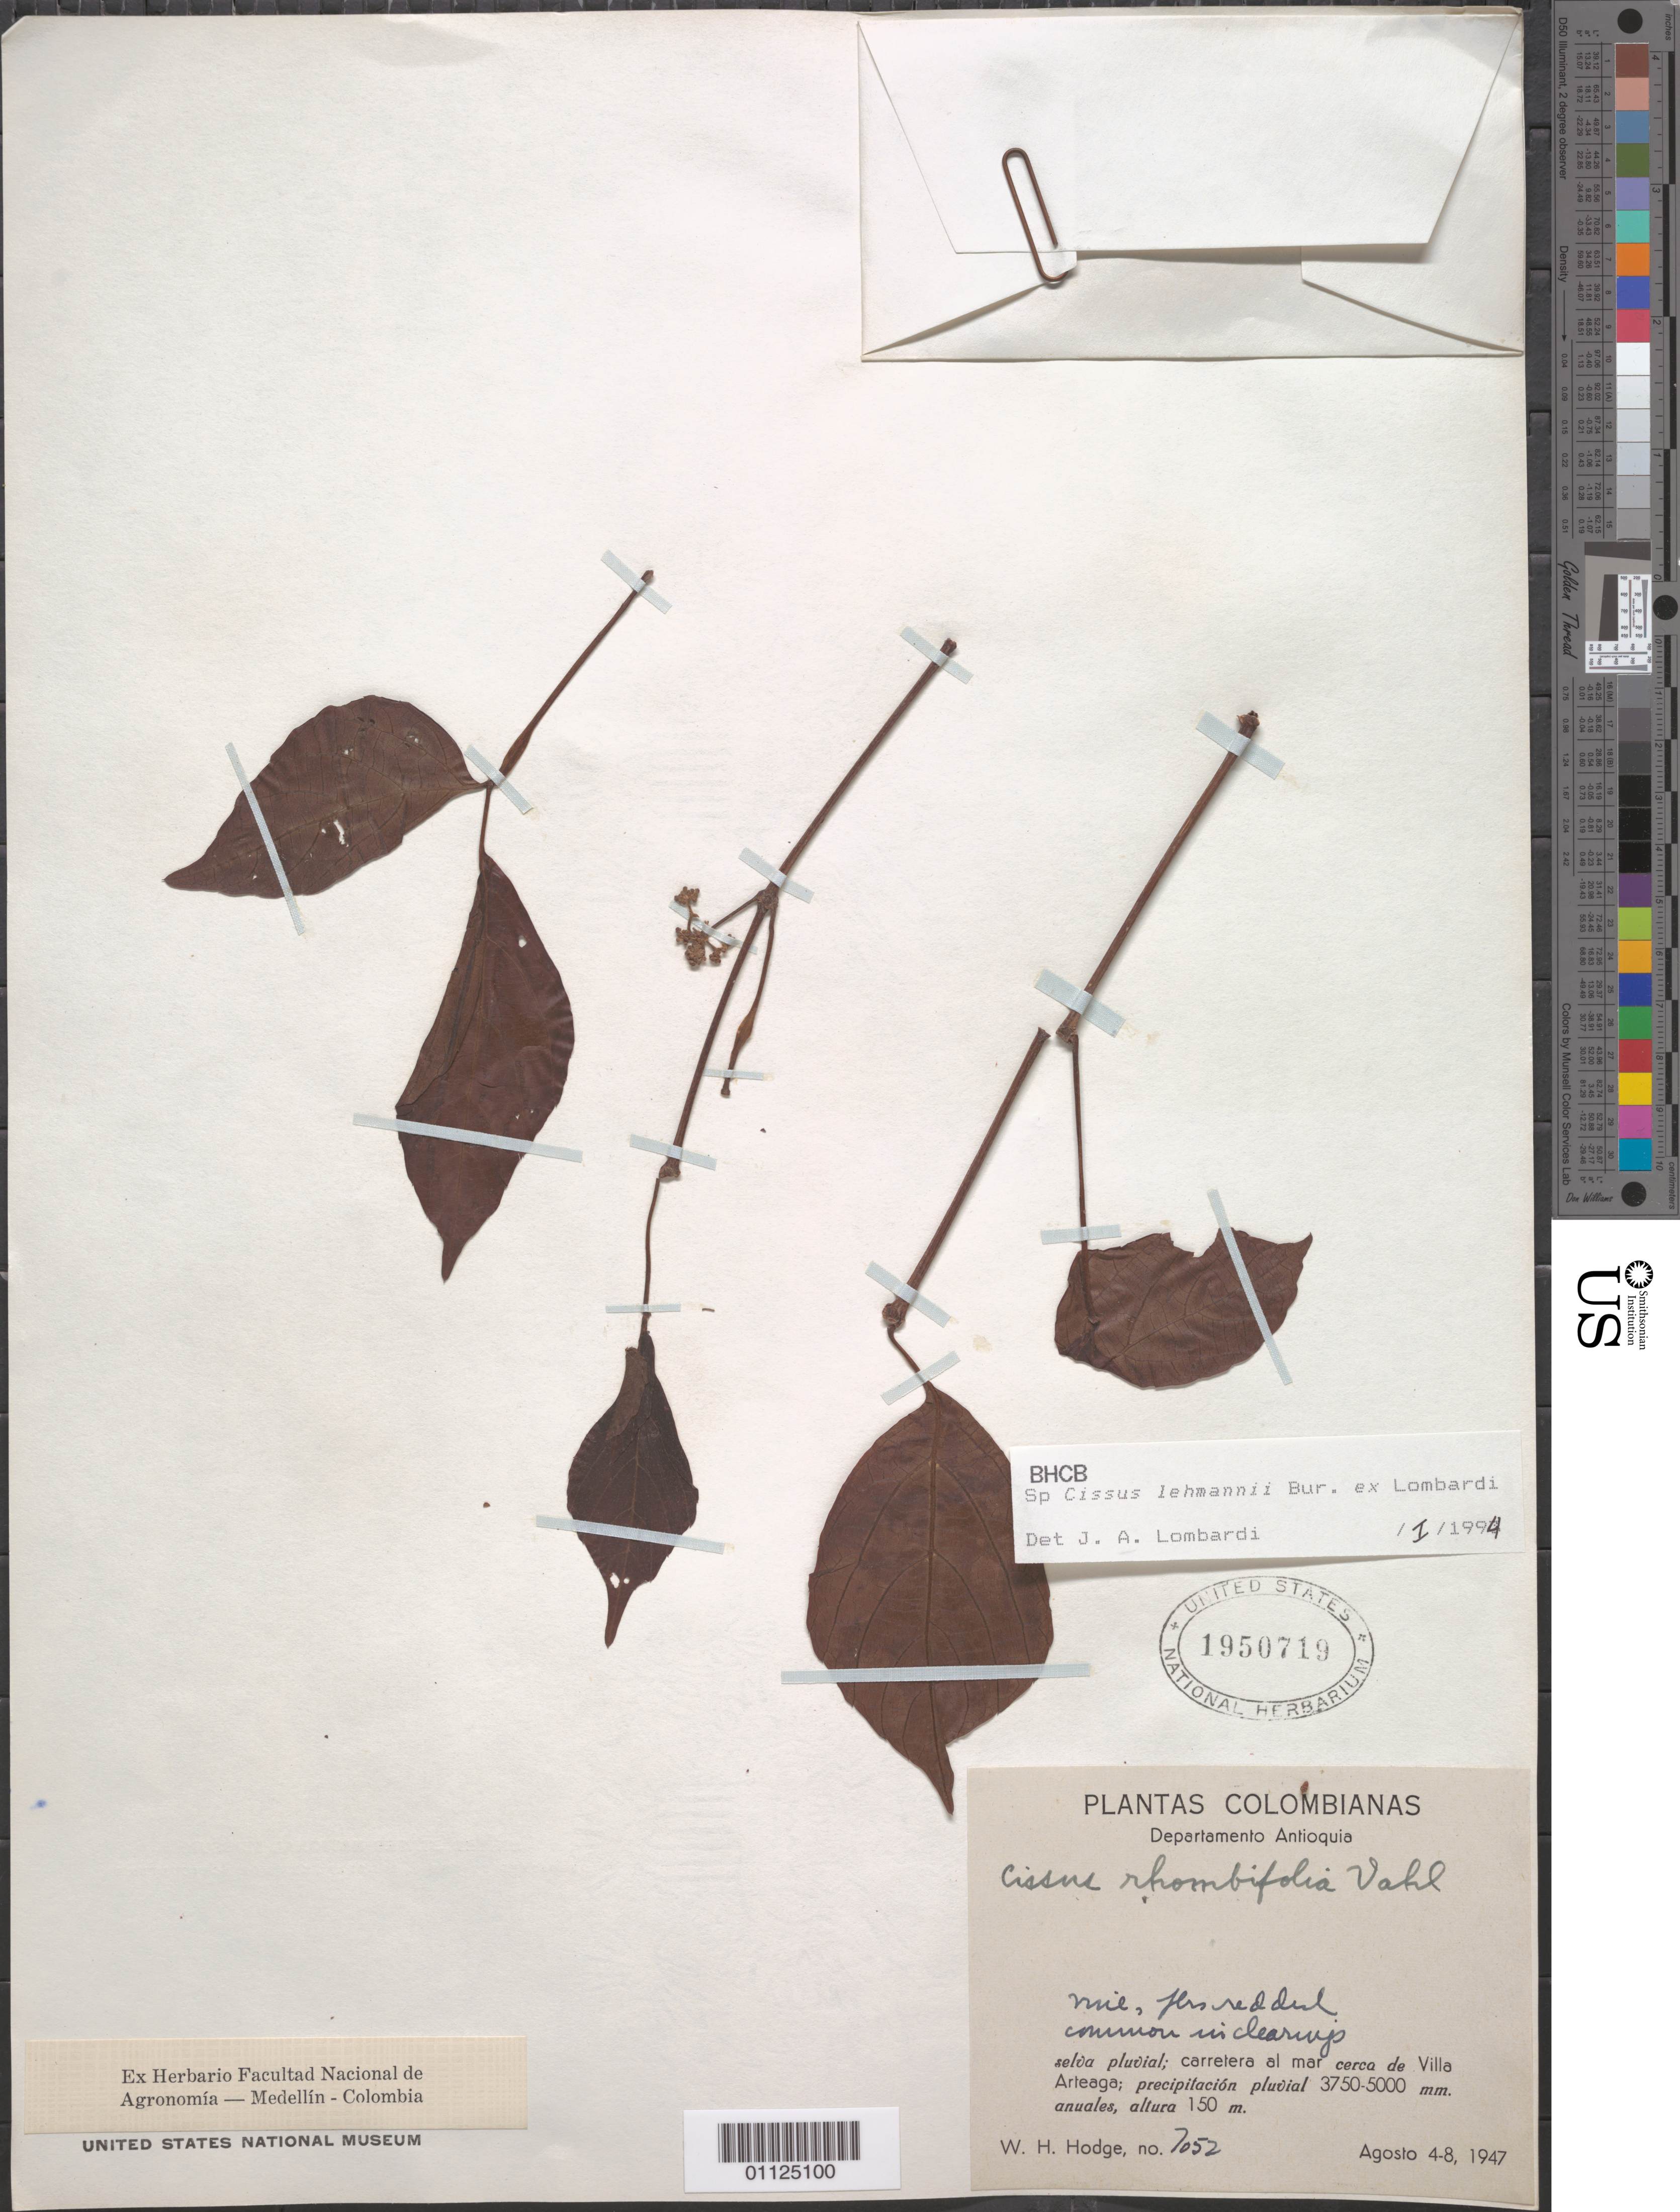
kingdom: Plantae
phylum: Tracheophyta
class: Magnoliopsida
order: Vitales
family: Vitaceae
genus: Cissus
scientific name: Cissus lehmannii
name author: Burret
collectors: W. Hodge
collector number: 7052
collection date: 1947-08-04/1947-08-08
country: Colombia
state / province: Antioquia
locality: Villa Arteaga.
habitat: Vine, common in clearing.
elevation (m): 150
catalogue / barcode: US 1950719